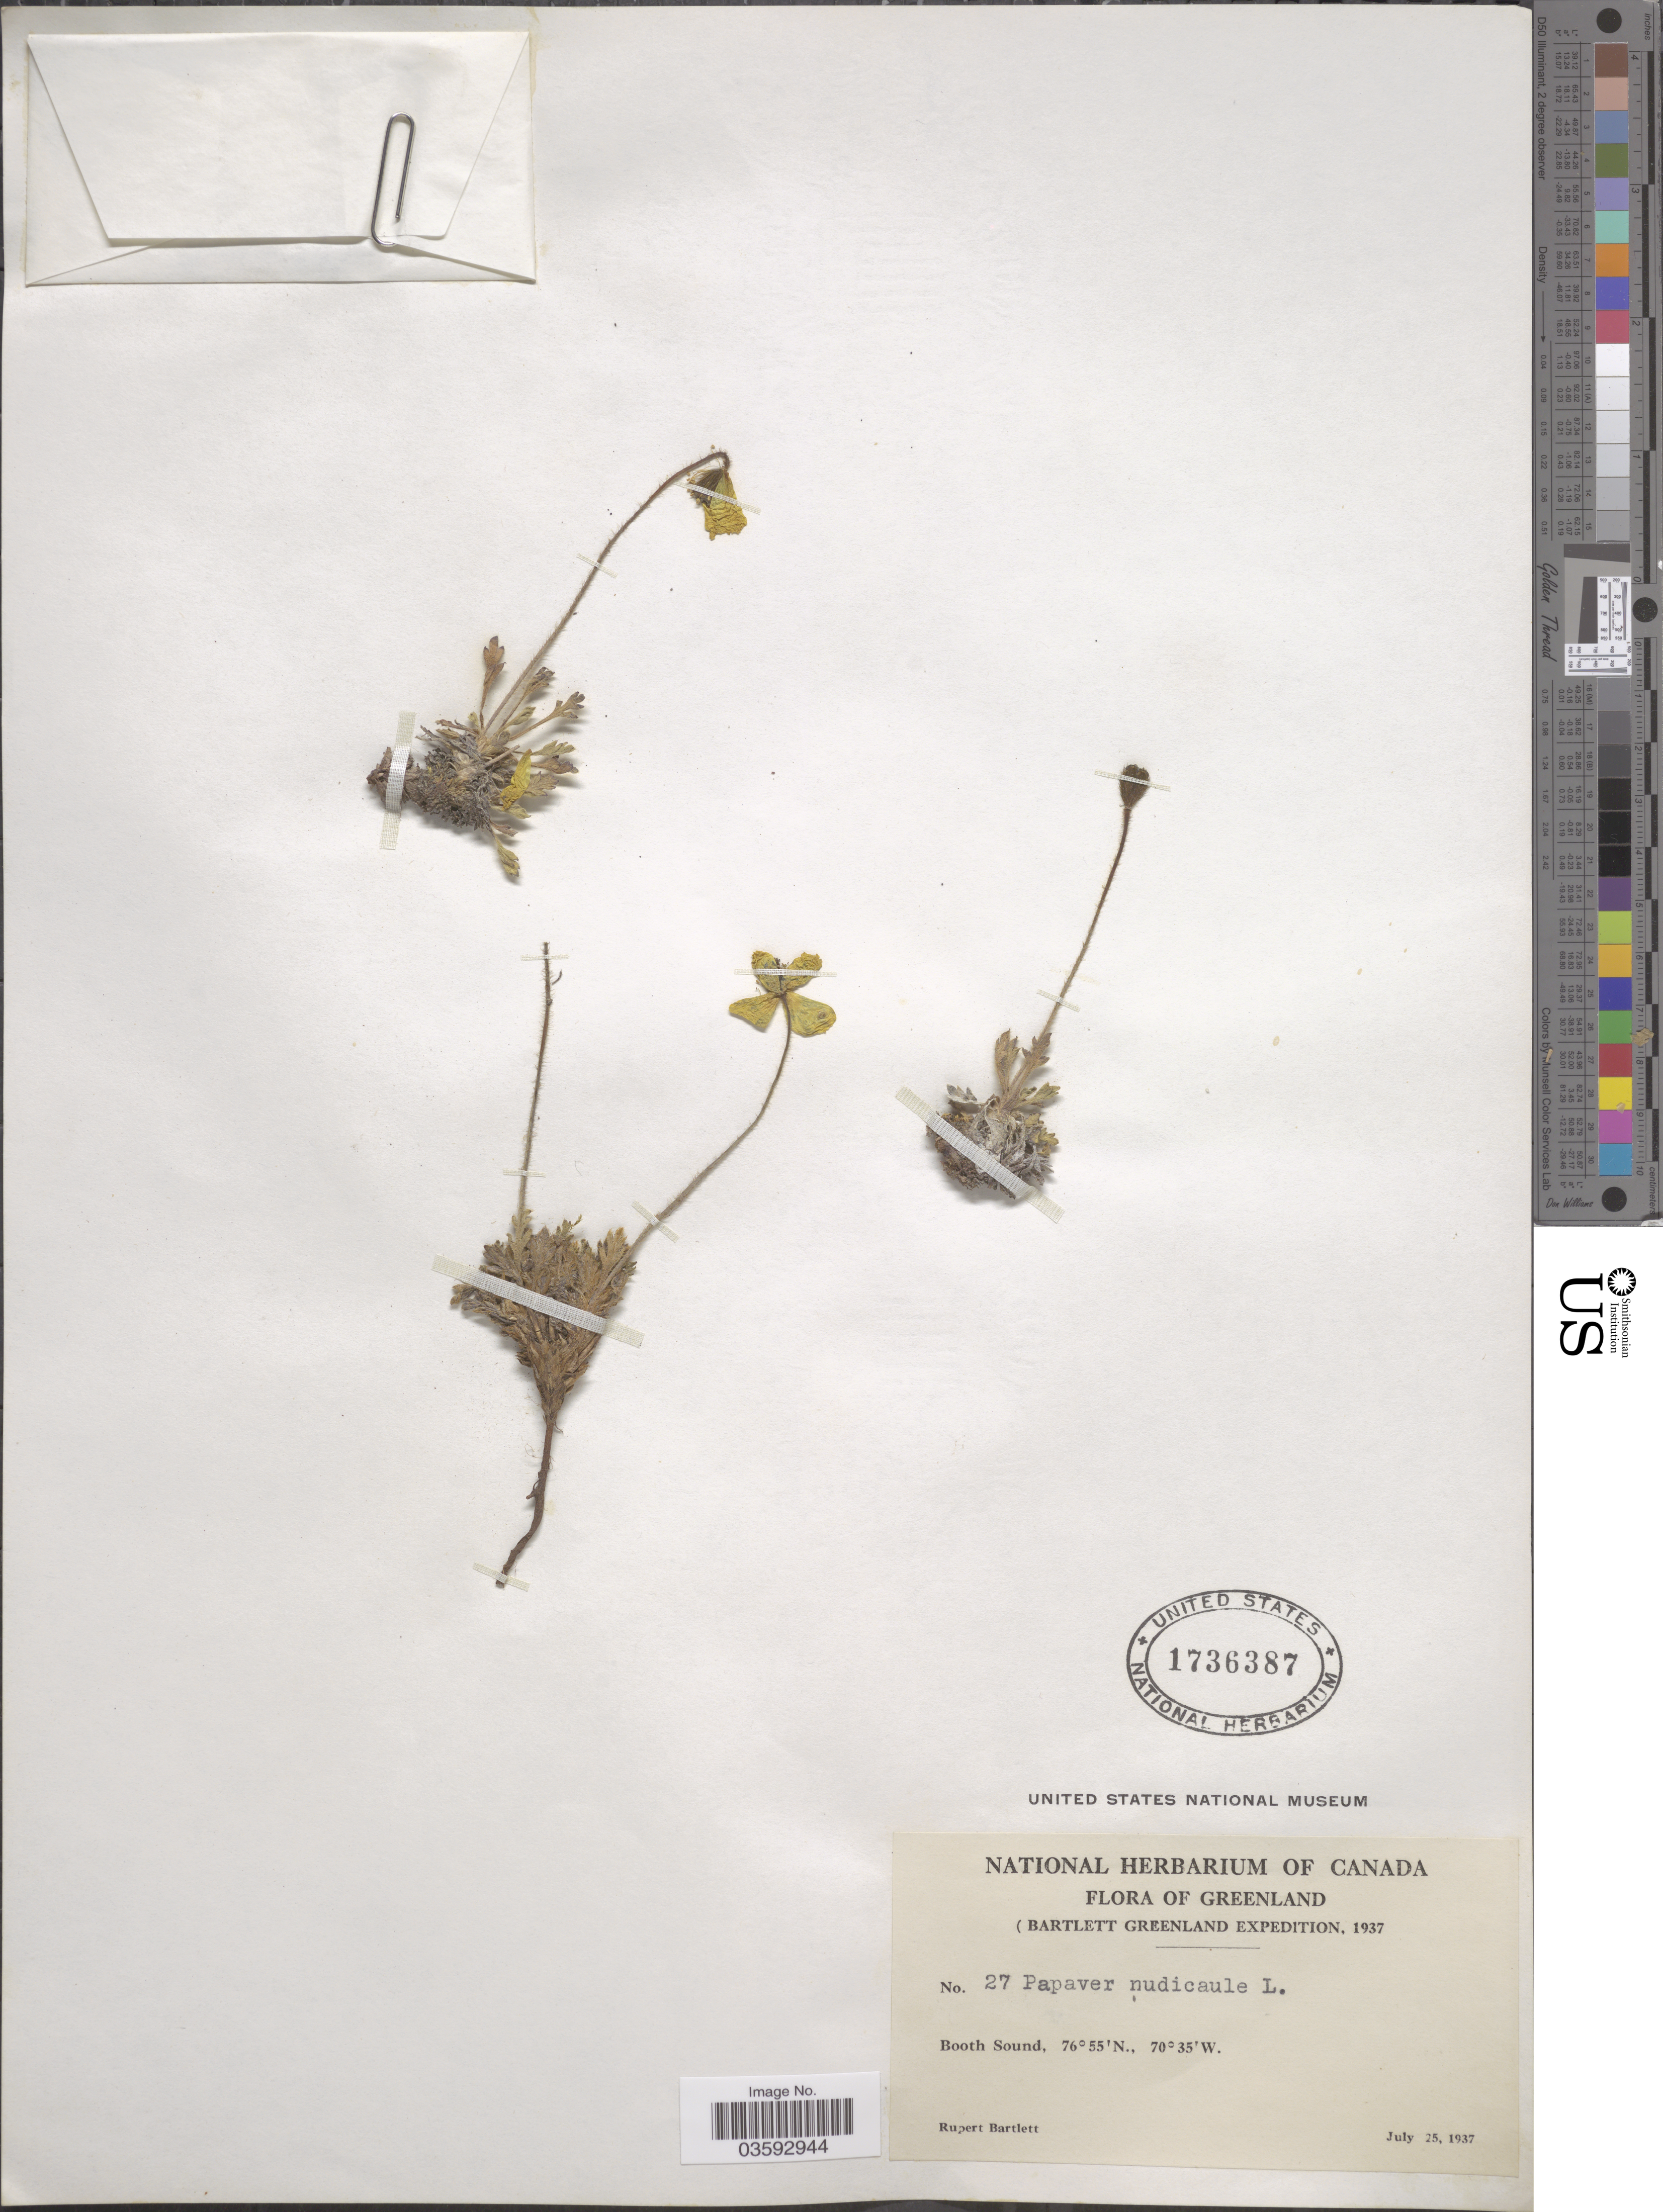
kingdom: Plantae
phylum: Tracheophyta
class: Magnoliopsida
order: Ranunculales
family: Papaveraceae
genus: Papaver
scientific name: Papaver nudicaule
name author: L.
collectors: R. Bartlett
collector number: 27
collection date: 1937-07-25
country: Greenland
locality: Booth Sound.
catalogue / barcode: US 1736387